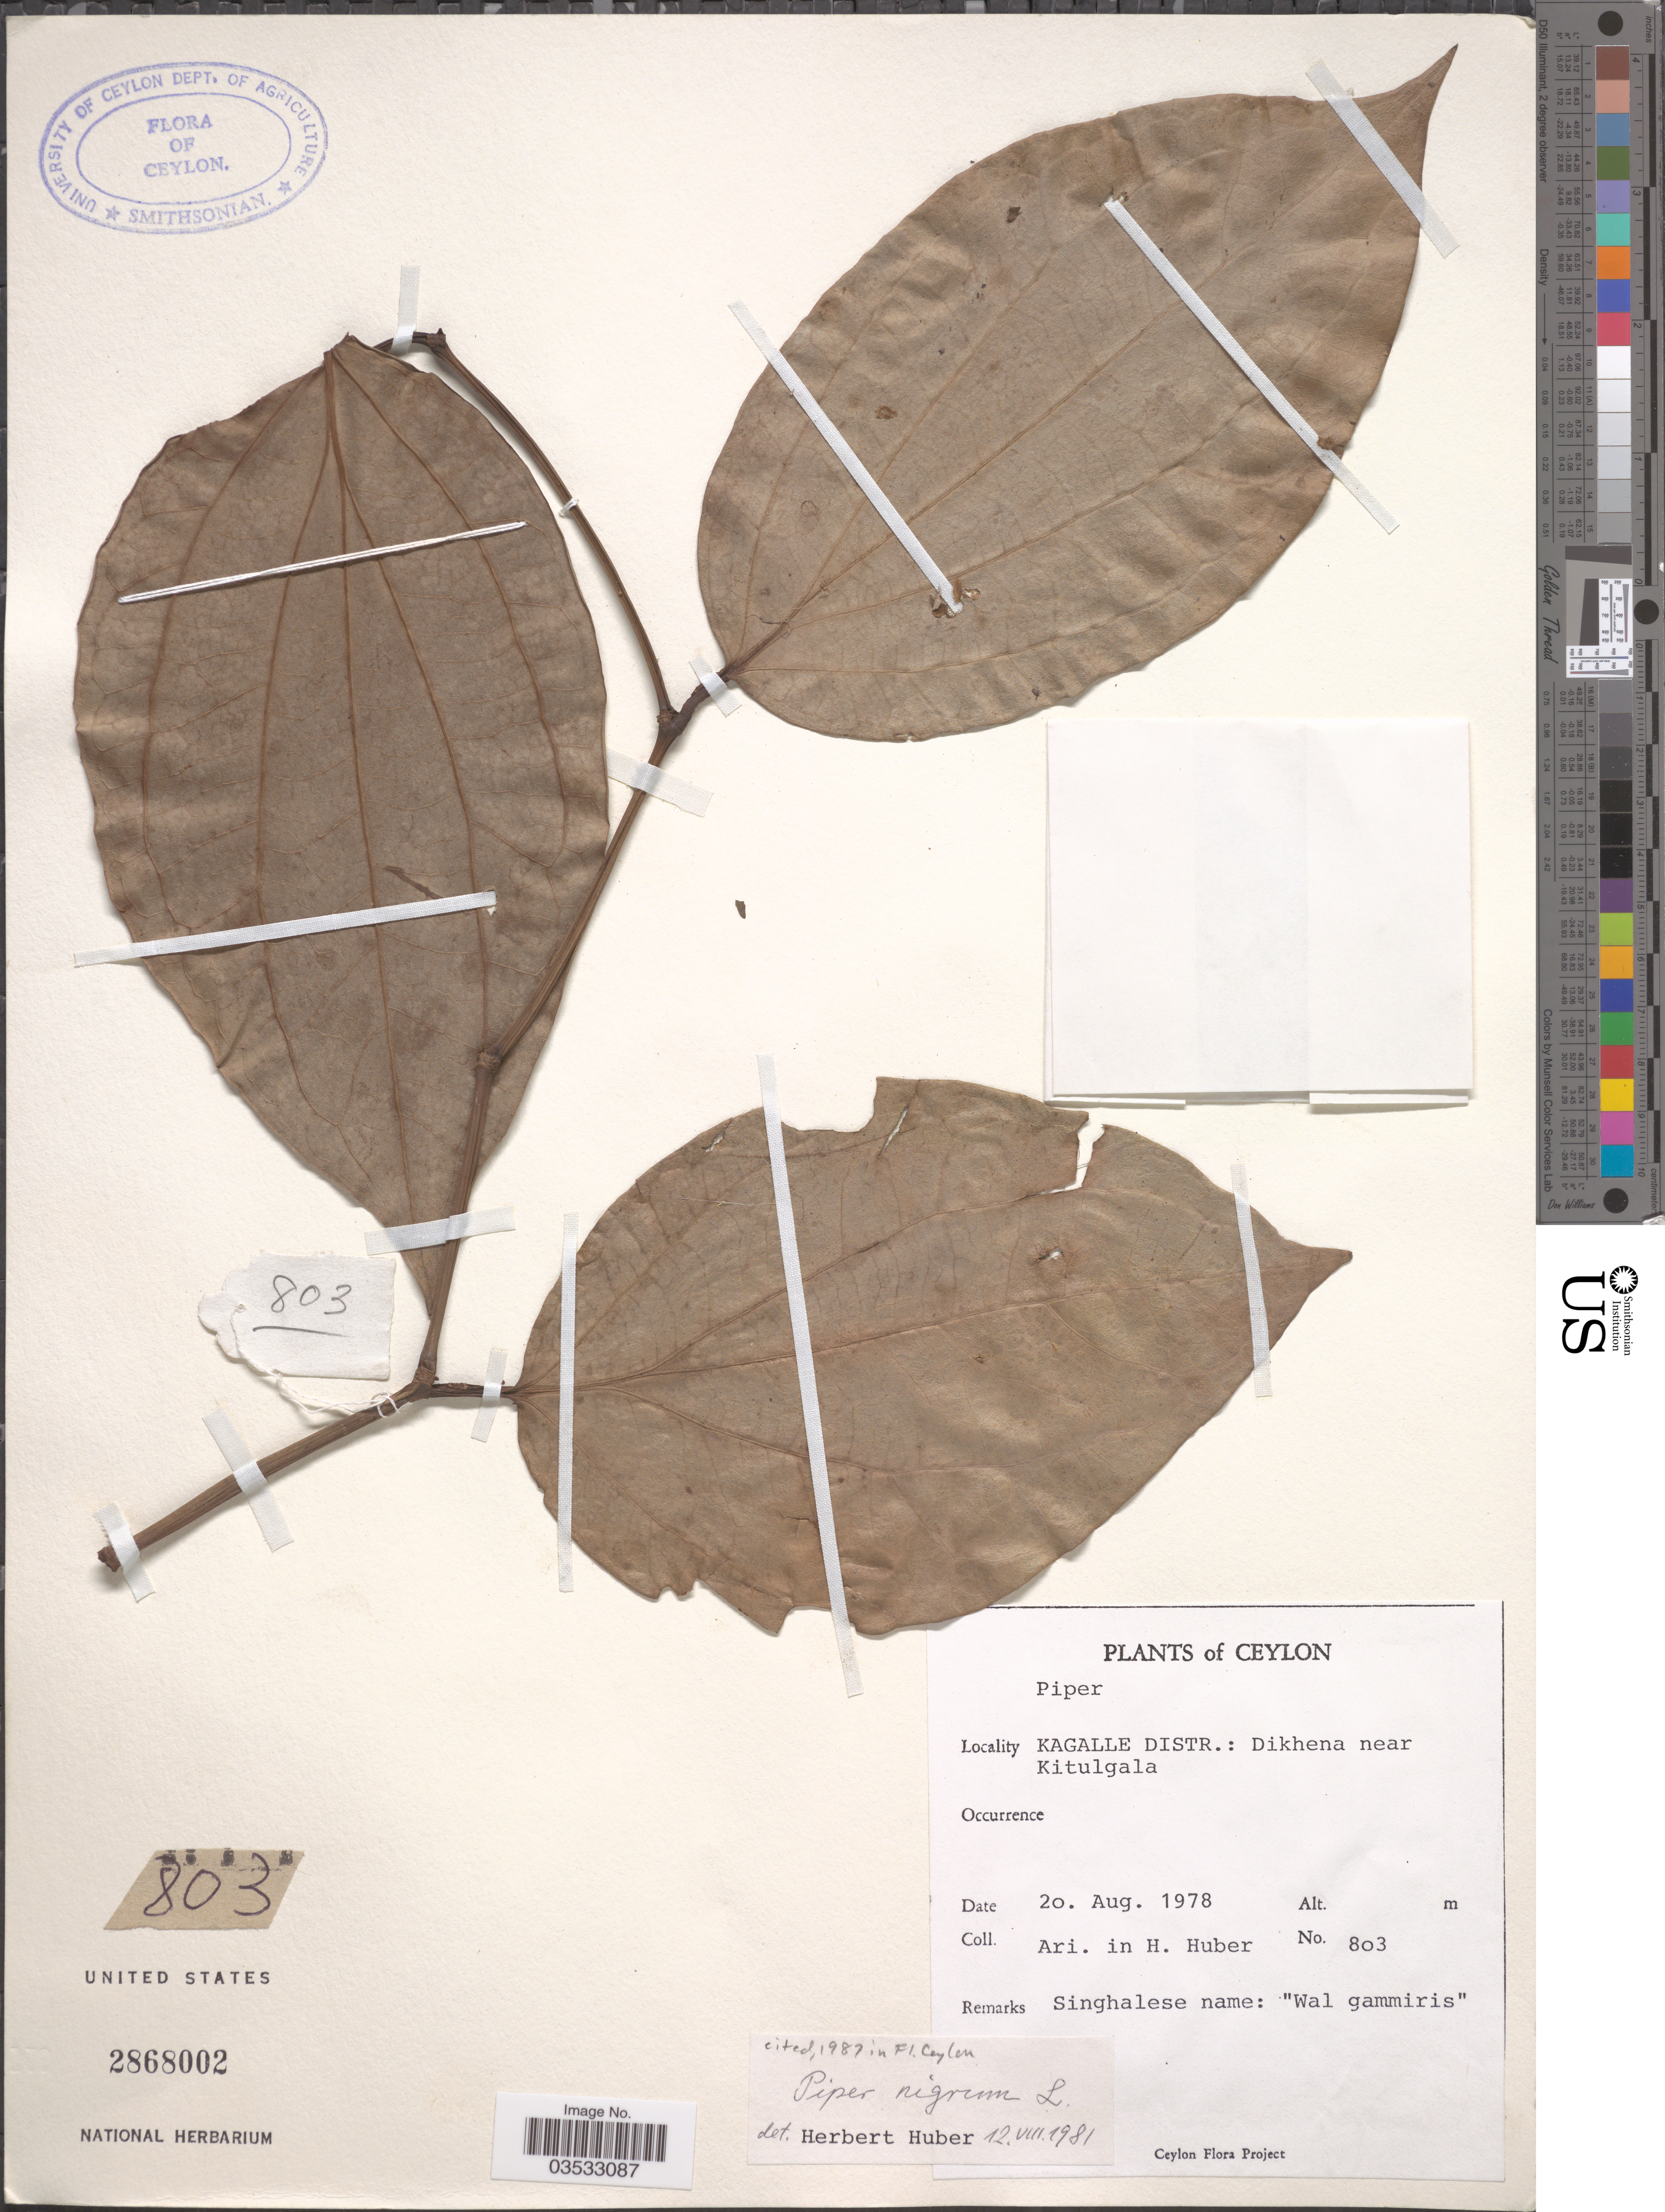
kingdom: Plantae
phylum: Tracheophyta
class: Magnoliopsida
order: Piperales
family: Piperaceae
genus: Piper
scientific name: Piper nigrum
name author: L.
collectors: H. Huber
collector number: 803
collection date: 1978-08-20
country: Sri Lanka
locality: Ceylon. Kagalle Distr.: Dikhena near Kitulgala.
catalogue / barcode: US 2868002